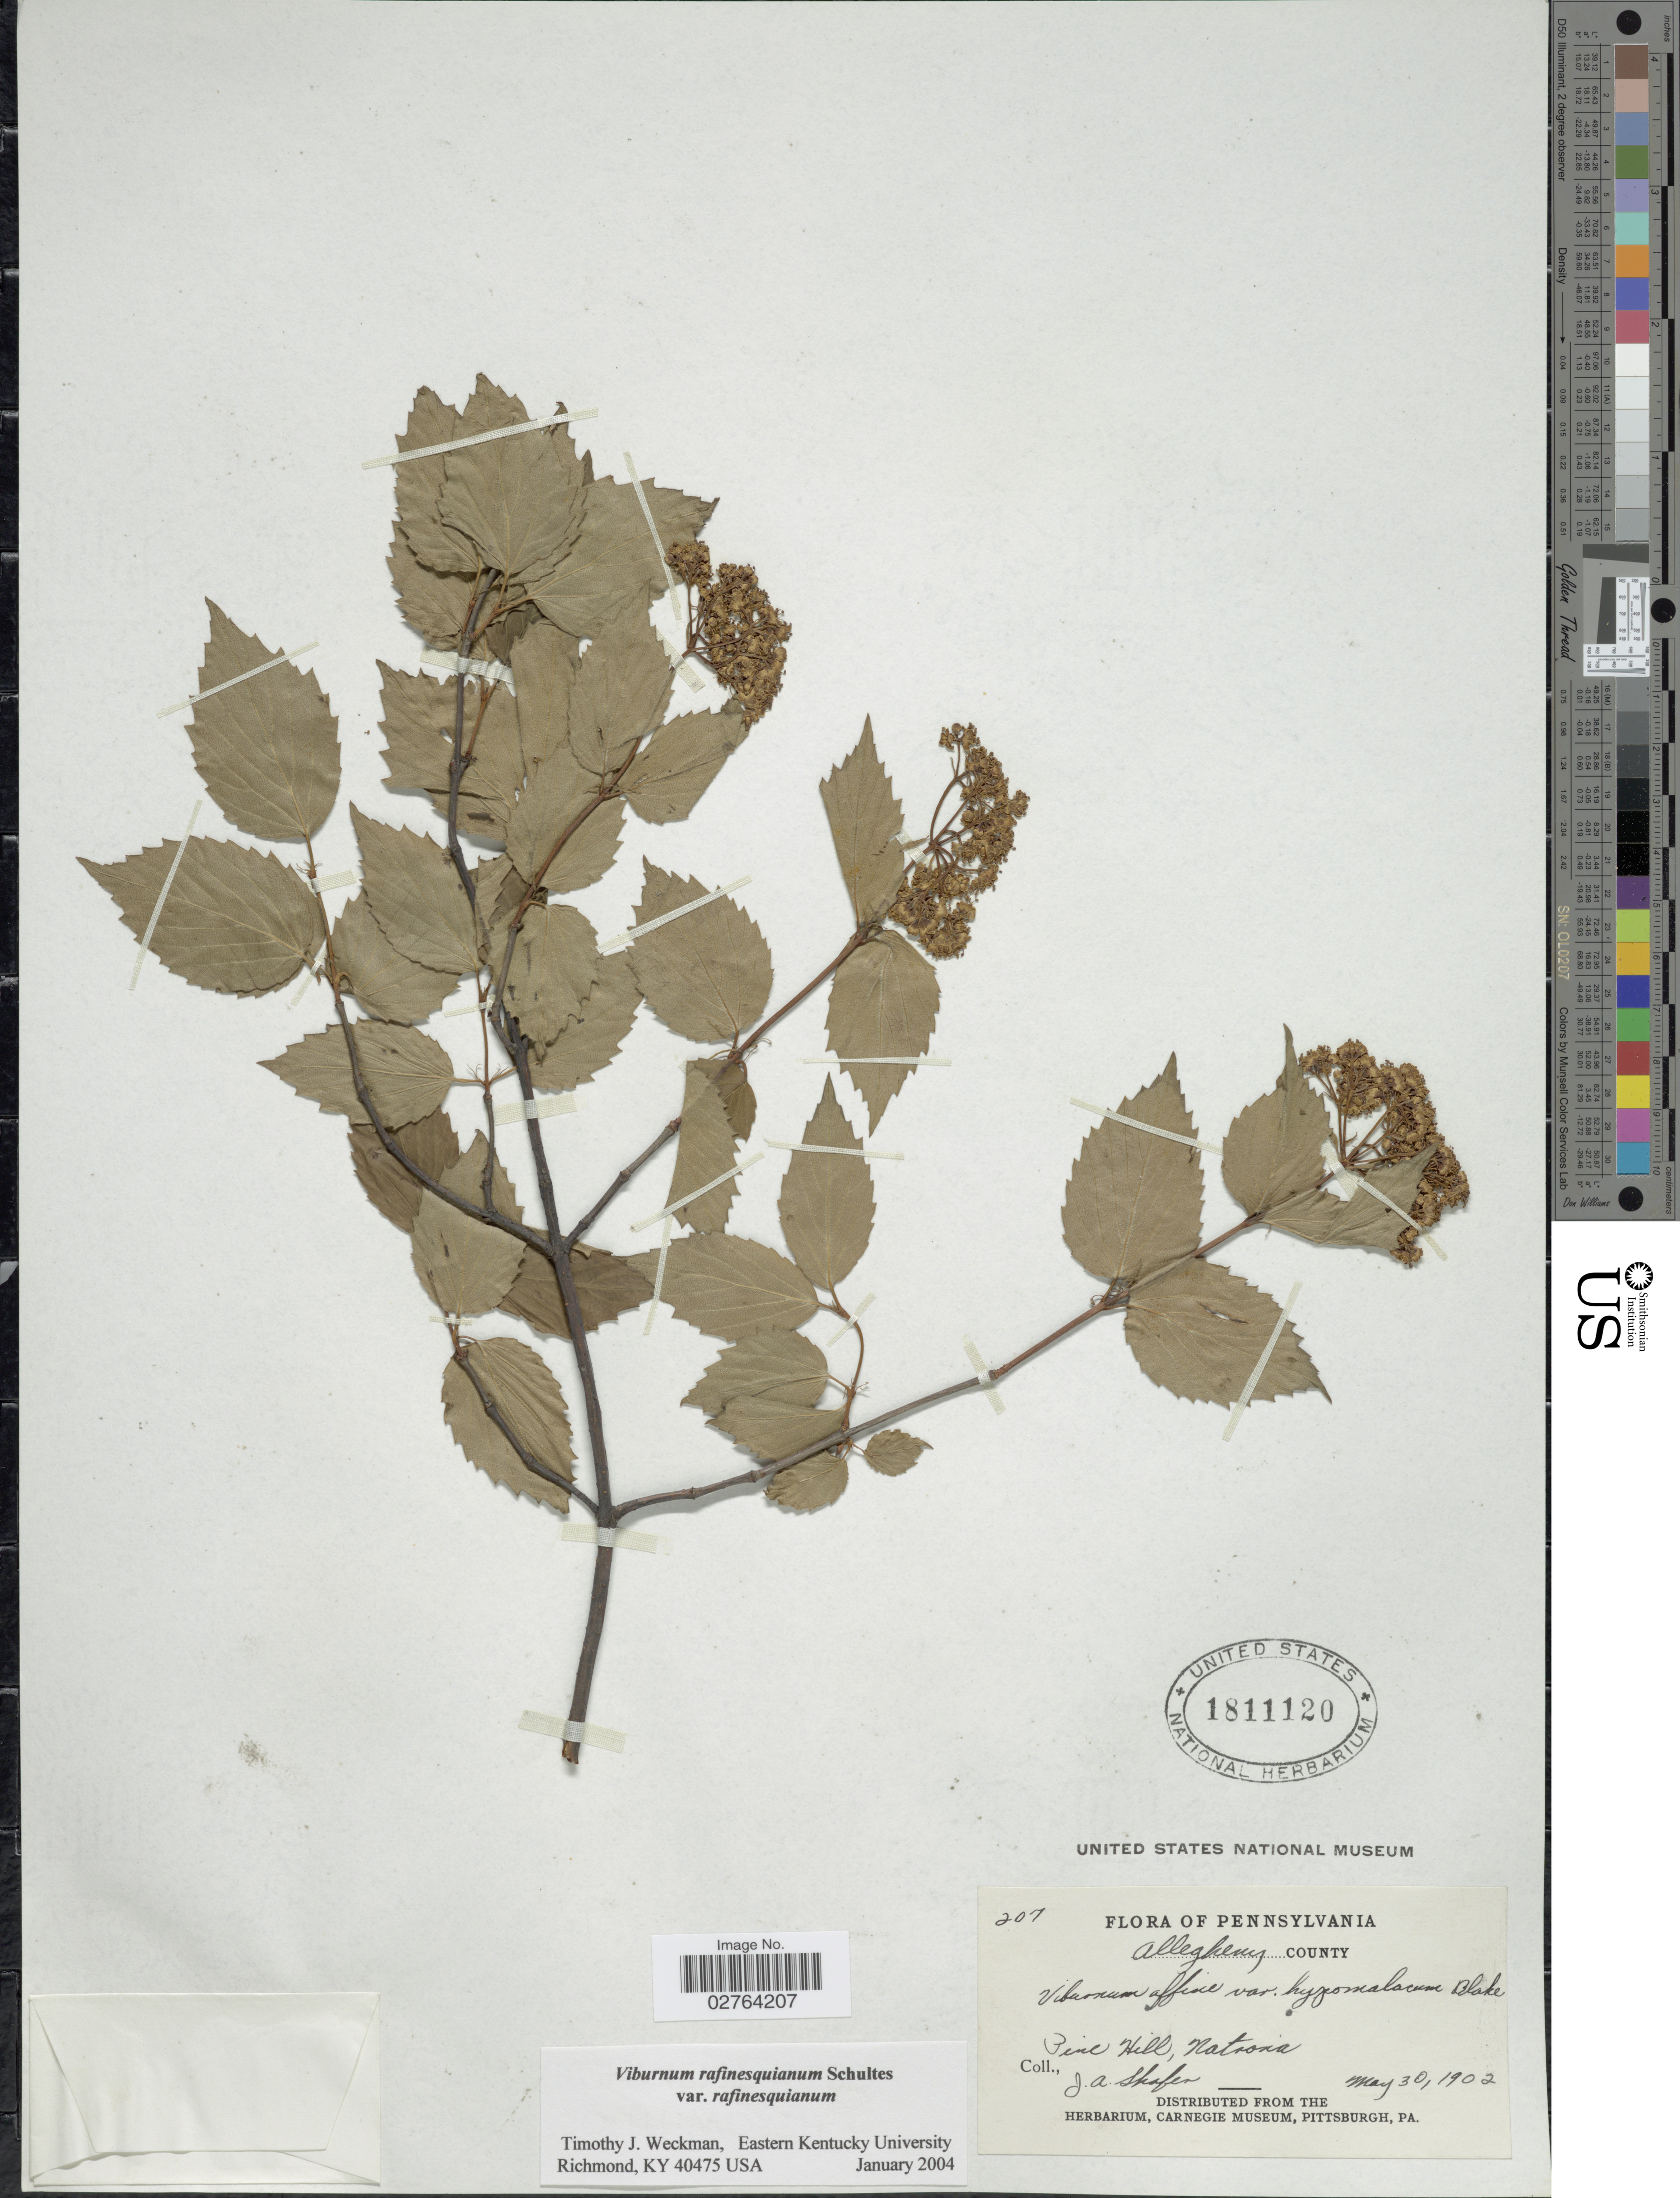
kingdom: Plantae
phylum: Tracheophyta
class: Magnoliopsida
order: Dipsacales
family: Viburnaceae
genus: Viburnum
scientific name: Viburnum rafinesqueanum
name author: Schult.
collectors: J. A. Shafer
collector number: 207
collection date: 1902-05-30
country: United States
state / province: Pennsylvania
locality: Allegheny County, Pine Hill, Natrona.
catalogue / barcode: US 1811120